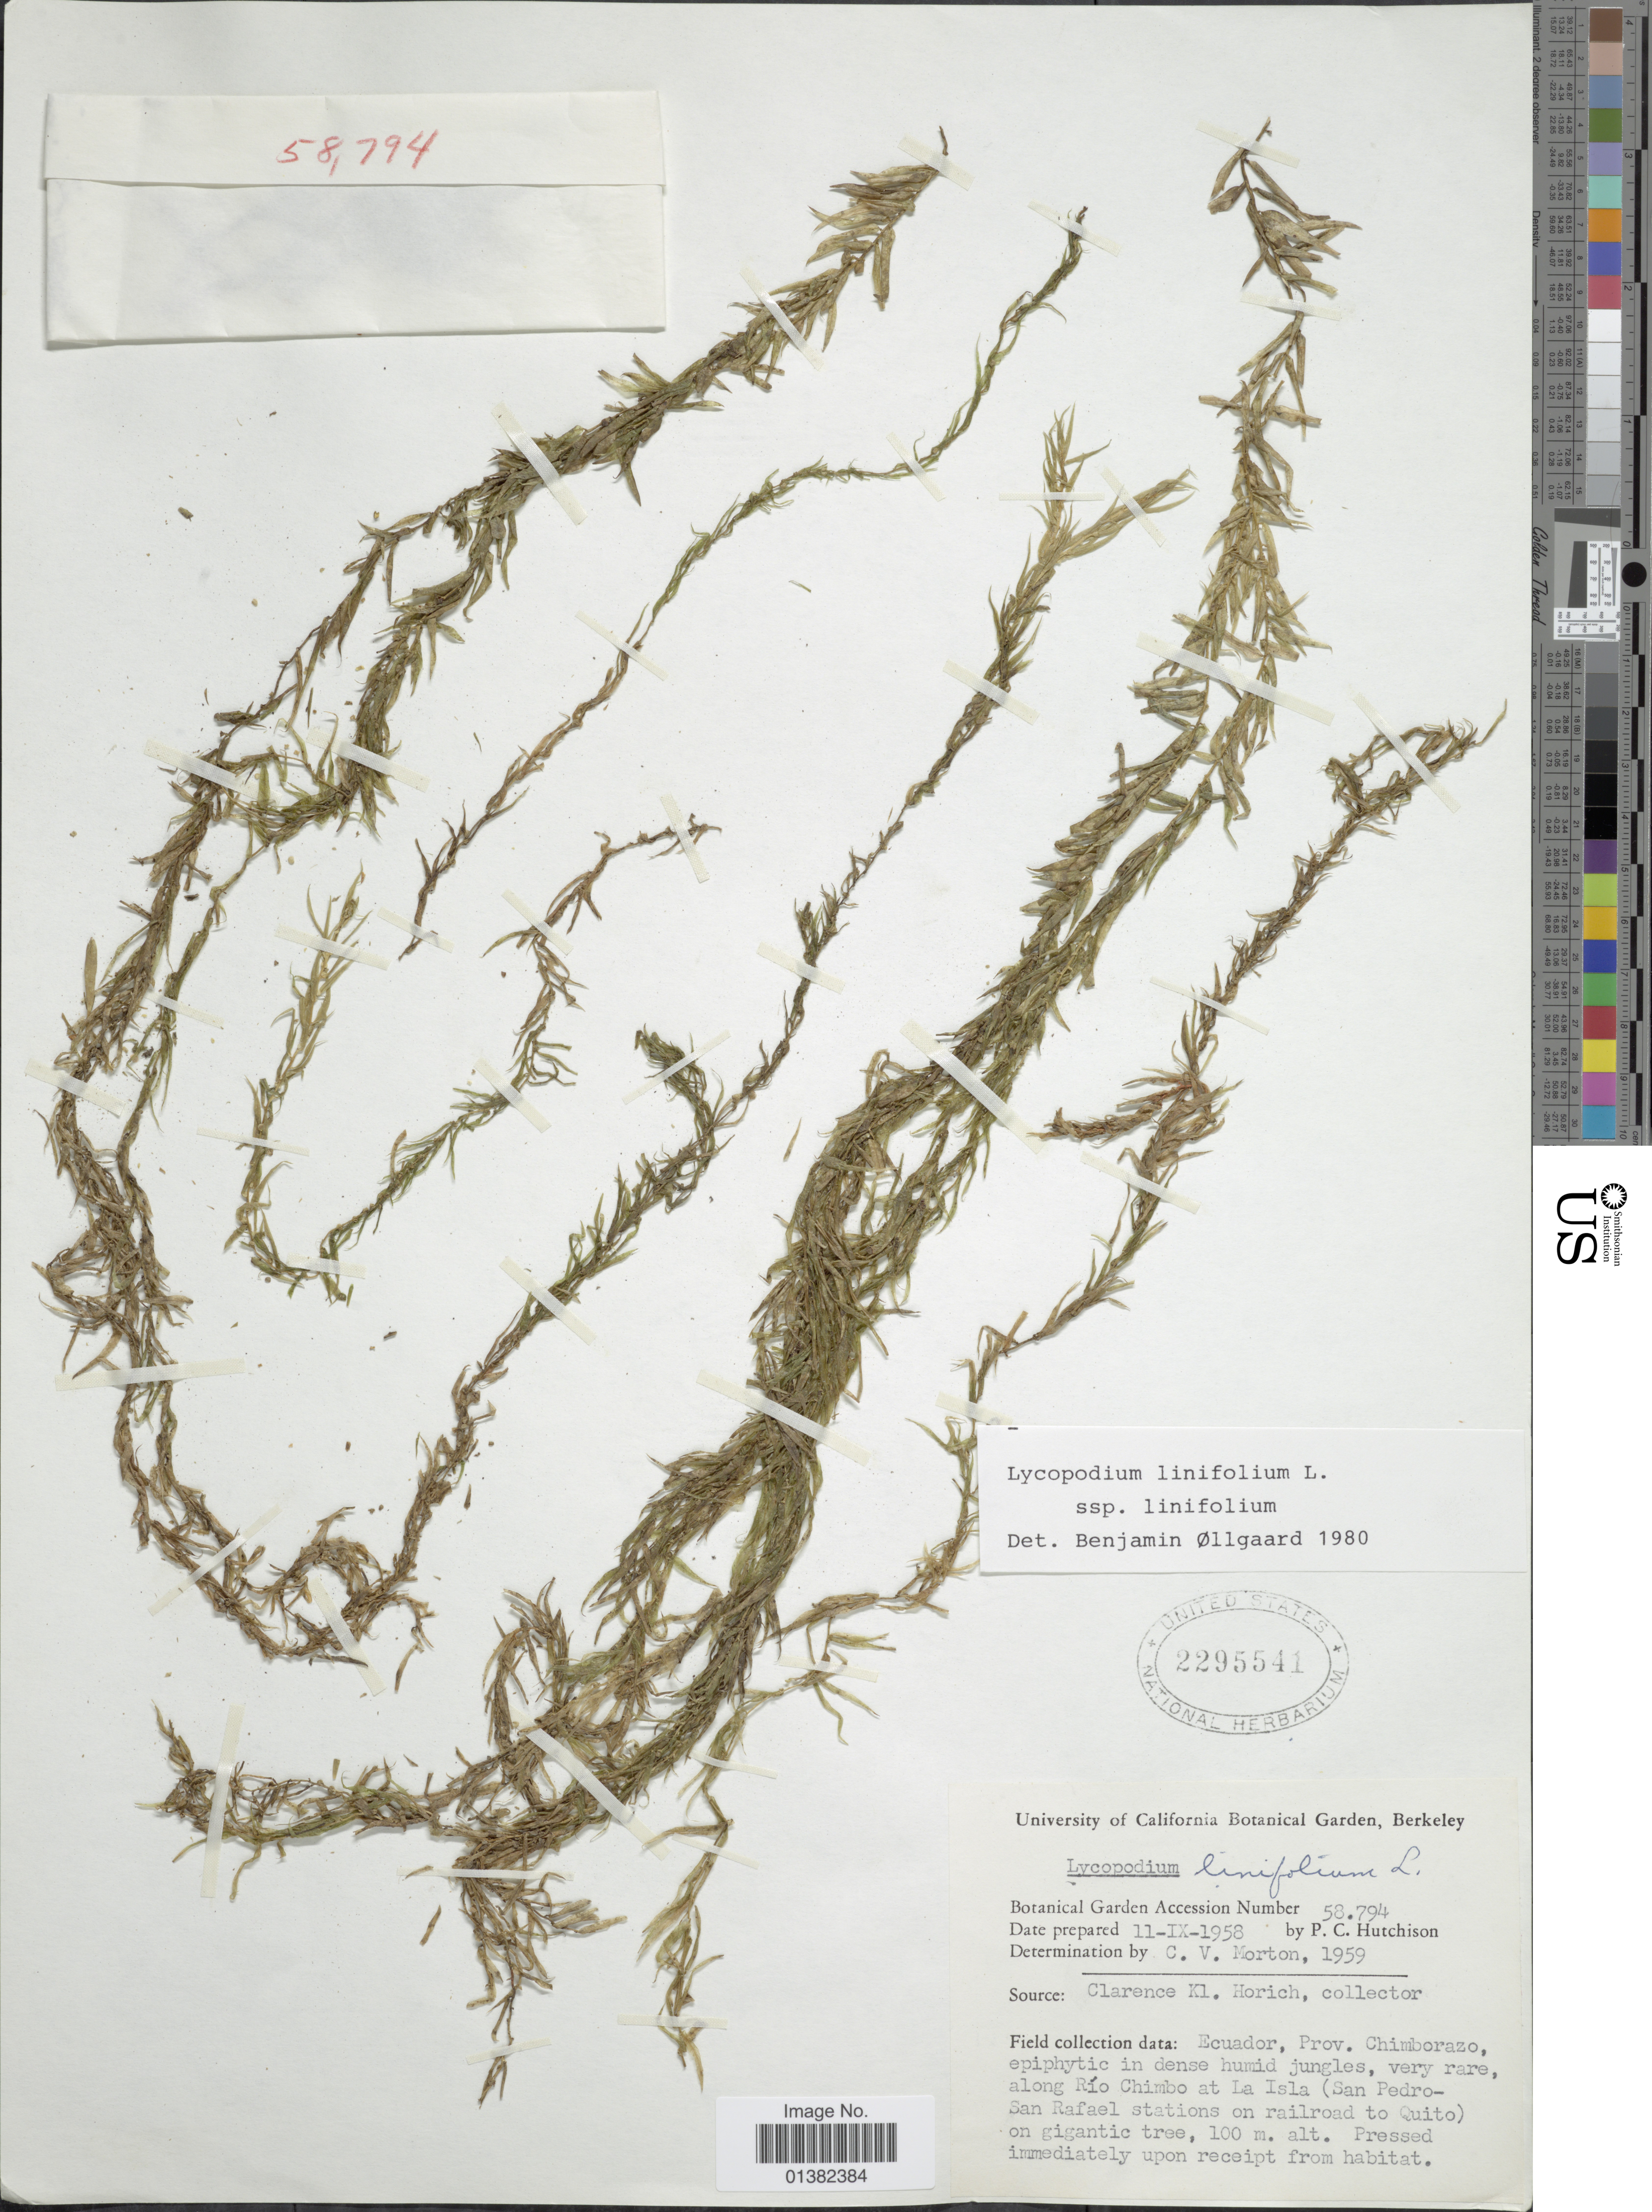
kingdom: Plantae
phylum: Tracheophyta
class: Lycopodiopsida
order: Lycopodiales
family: Lycopodiaceae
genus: Phlegmariurus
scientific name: Phlegmariurus linifolius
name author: (L.) B. Øllg.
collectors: C. K. Horich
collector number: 58794?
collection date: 1958-09-11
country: Ecuador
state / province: Chimborazo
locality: Along Río Chimbo at La Isla (San Pedro - San Rafael stations on railroad to Quito)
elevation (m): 100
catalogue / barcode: US 2295541